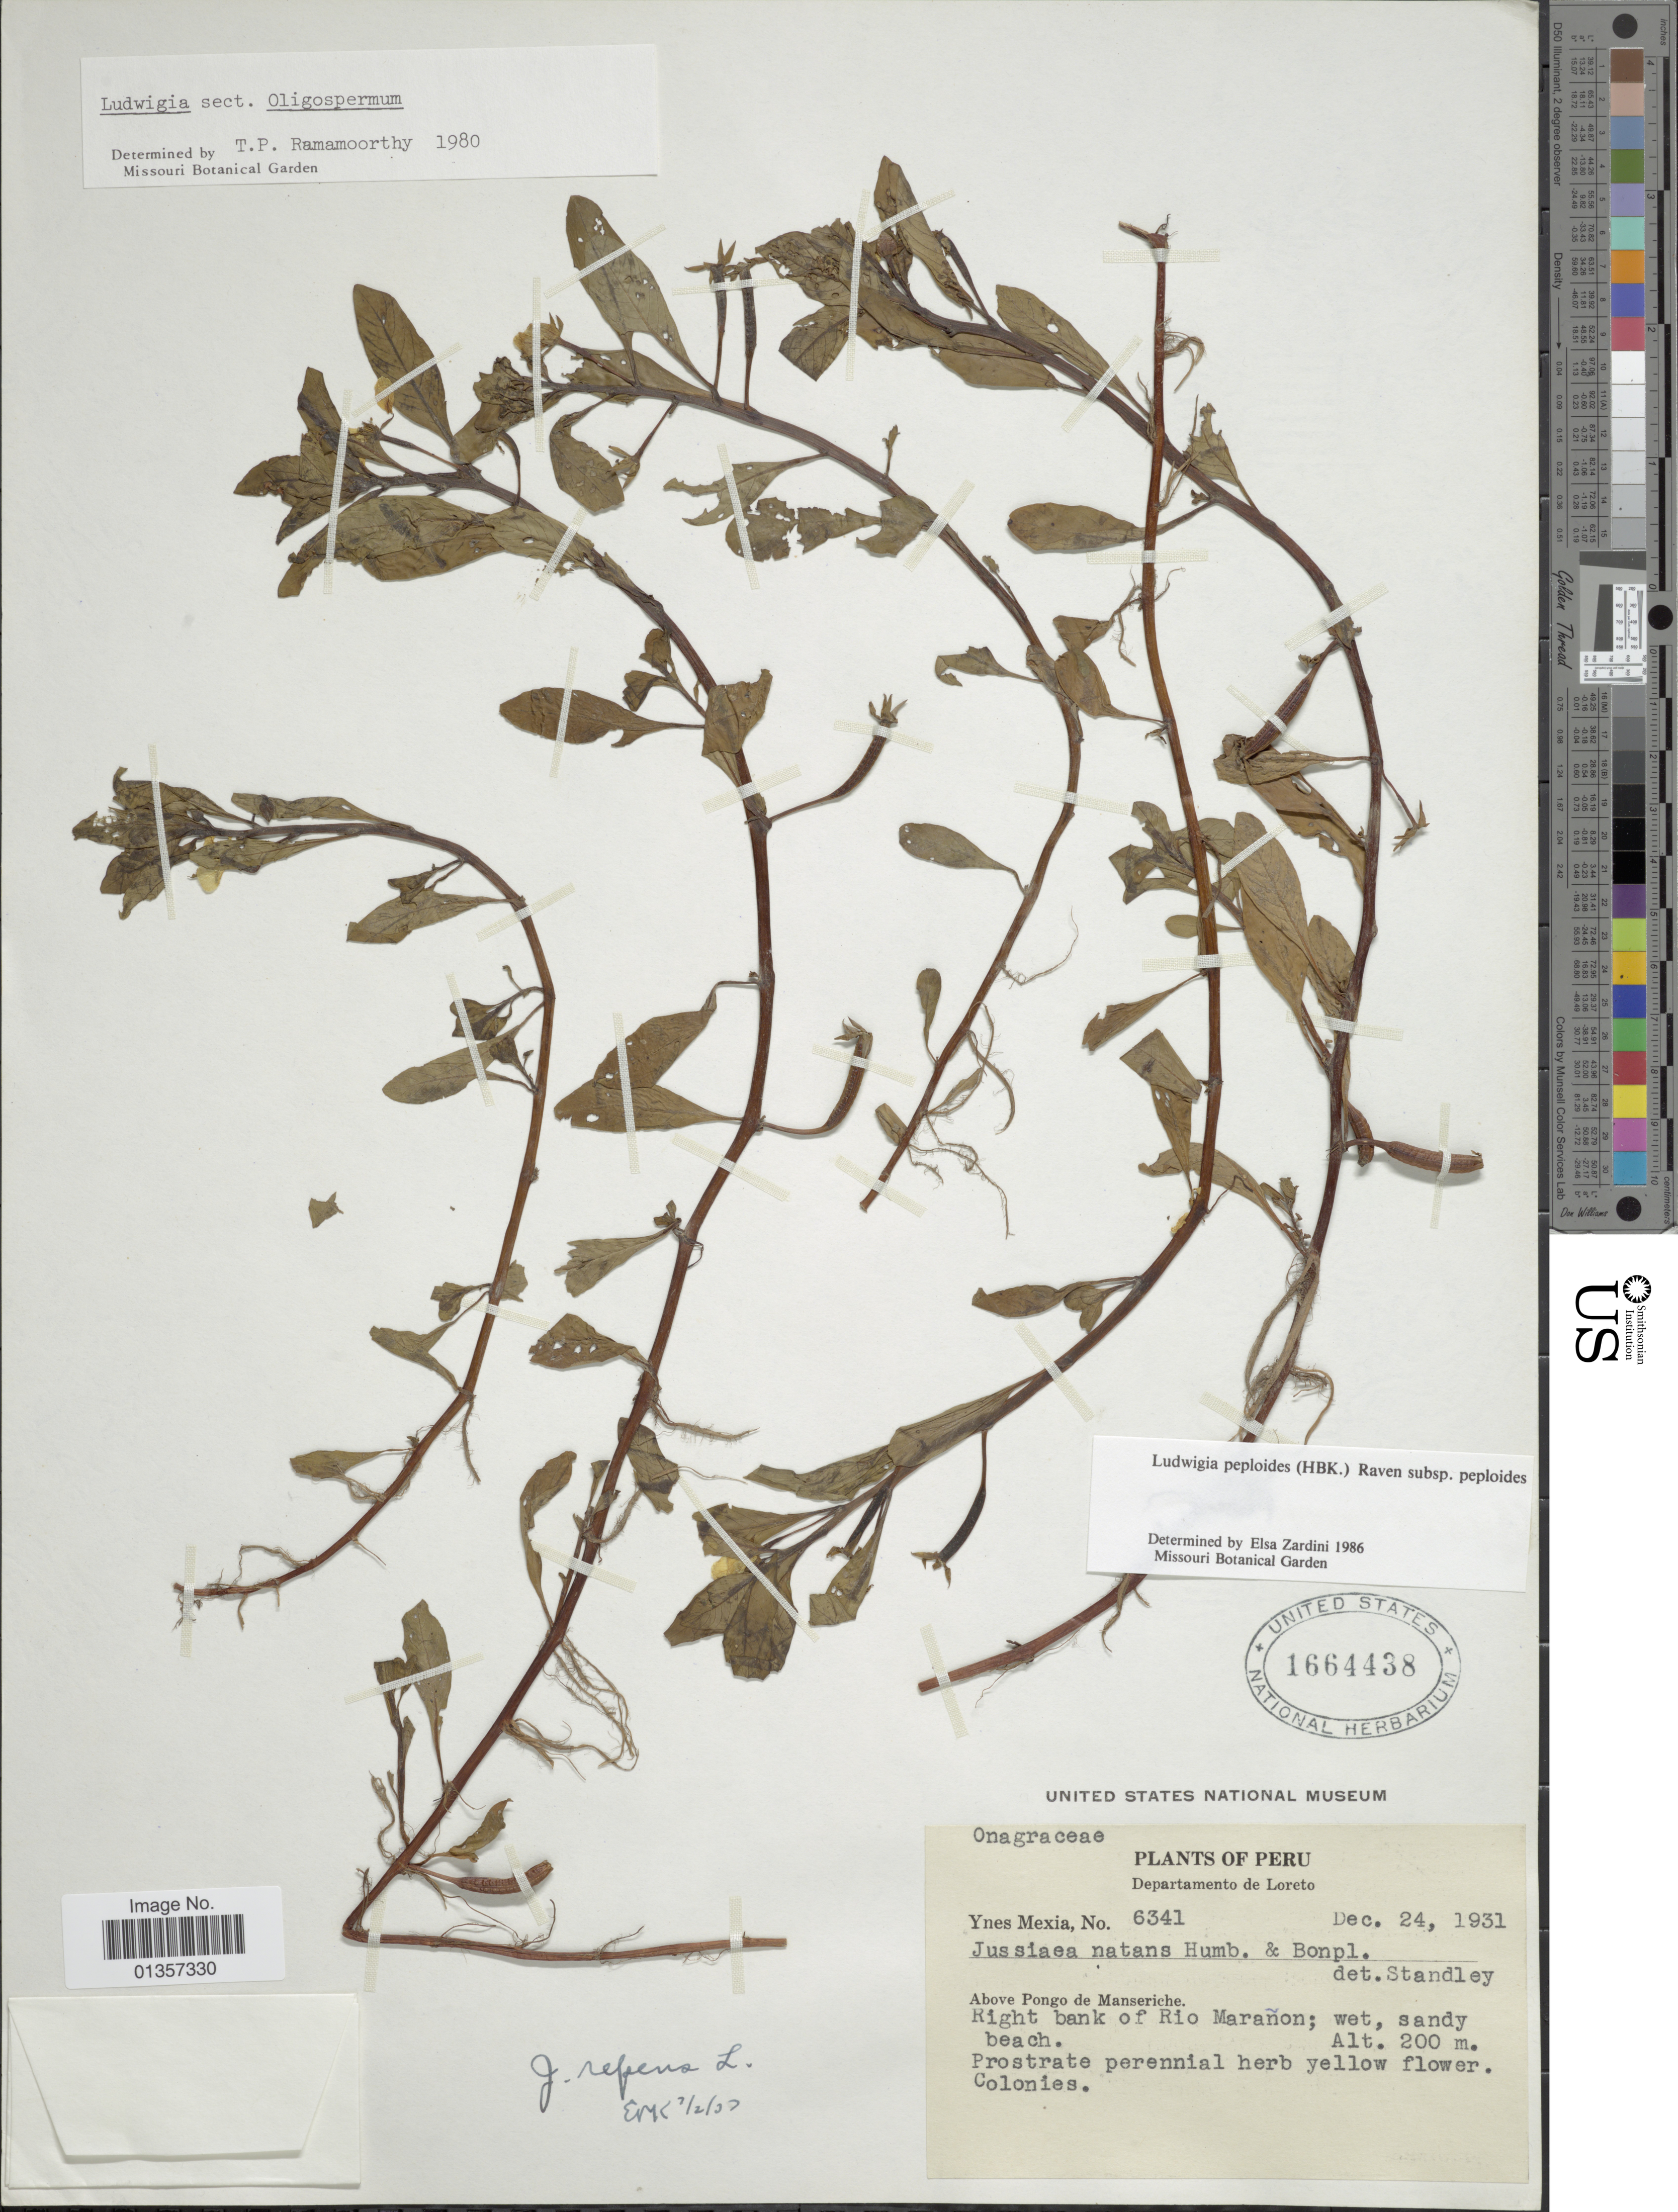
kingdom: Plantae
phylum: Tracheophyta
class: Magnoliopsida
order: Myrtales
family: Onagraceae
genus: Ludwigia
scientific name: Ludwigia peploides subsp. peploides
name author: (Kunth) P.H. Raven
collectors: Y. Mexia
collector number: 6341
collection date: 1931-12-24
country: Peru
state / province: Loreto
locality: Above Pongo de Manseriche. Right bank of Rio Marañon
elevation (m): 200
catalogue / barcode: US 1664438